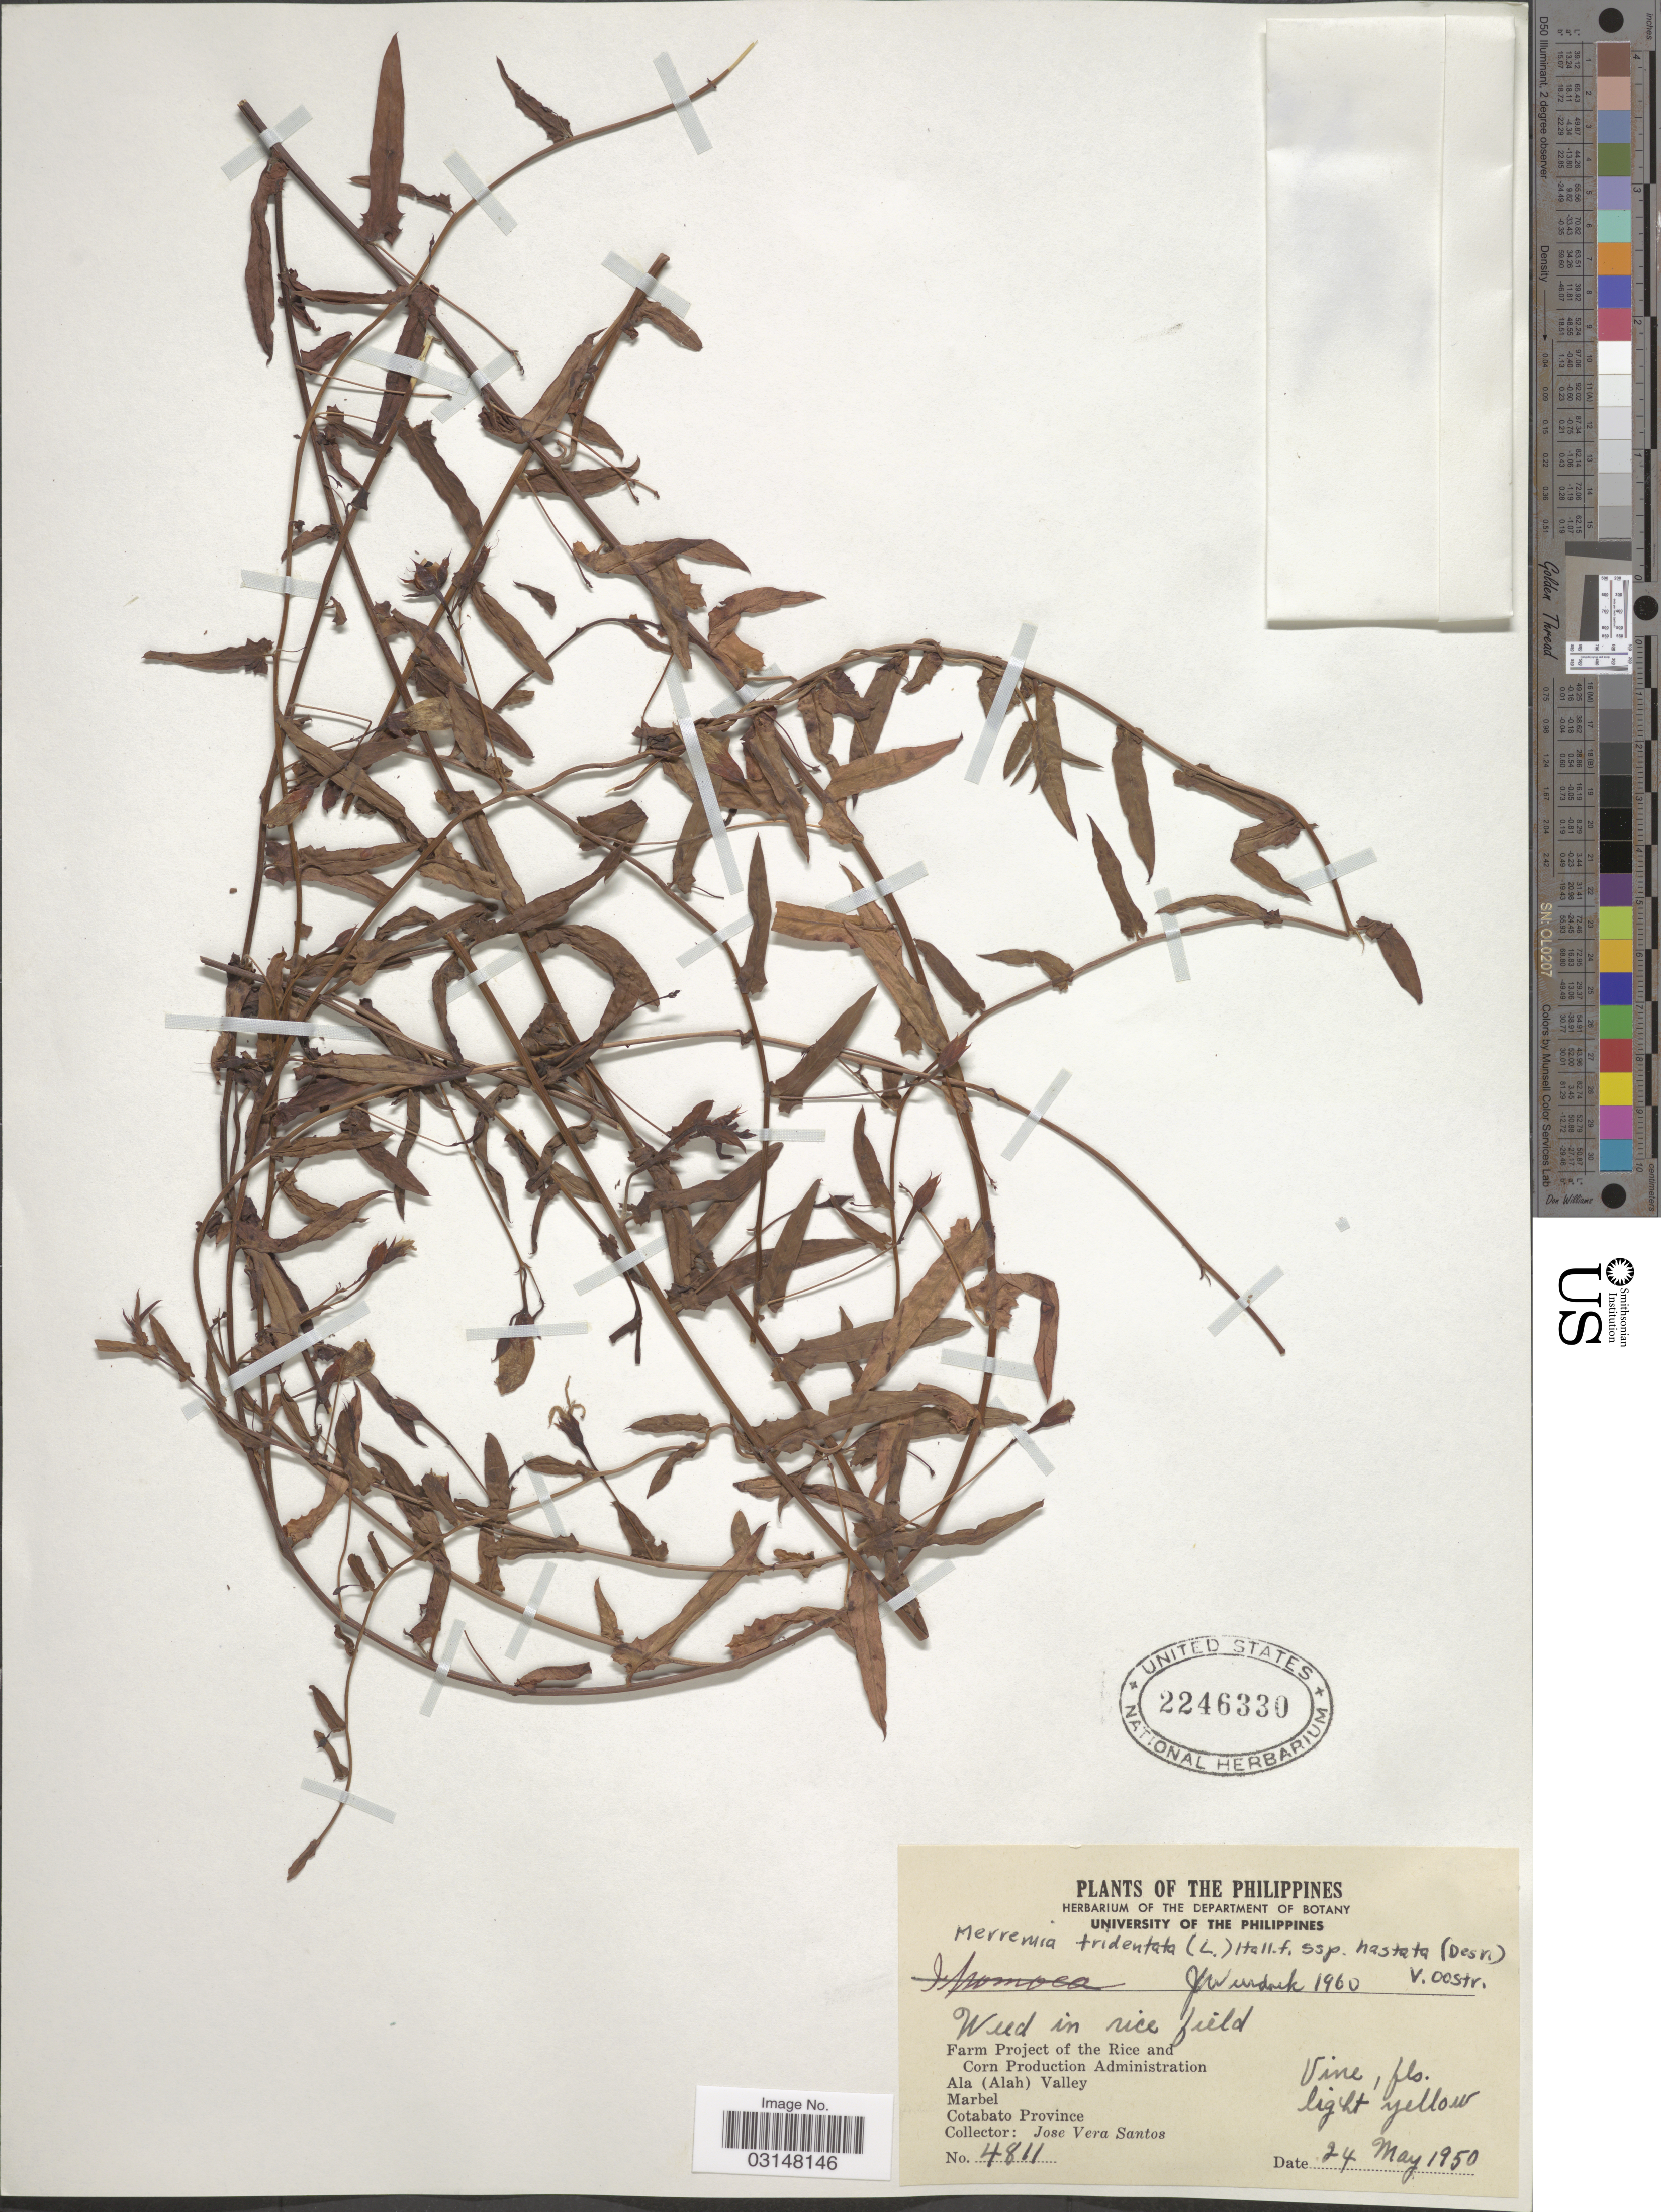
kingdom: Plantae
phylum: Tracheophyta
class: Magnoliopsida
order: Solanales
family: Convolvulaceae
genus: Xenostegia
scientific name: Xenostegia tridentata subsp. hastata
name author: (Ooststr.) Parmar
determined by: Strong, Mark T., (BOT), Smithsonian Institution - National Museum of Natural History (UNITED STATES)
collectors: J. V. Santos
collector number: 4811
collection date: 1950-05-24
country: Philippines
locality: Farm Project of the Rice and Corn Production Administration. Ala (Alah) Valley, Marbel. Cotabato Province.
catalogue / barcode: US 2246330